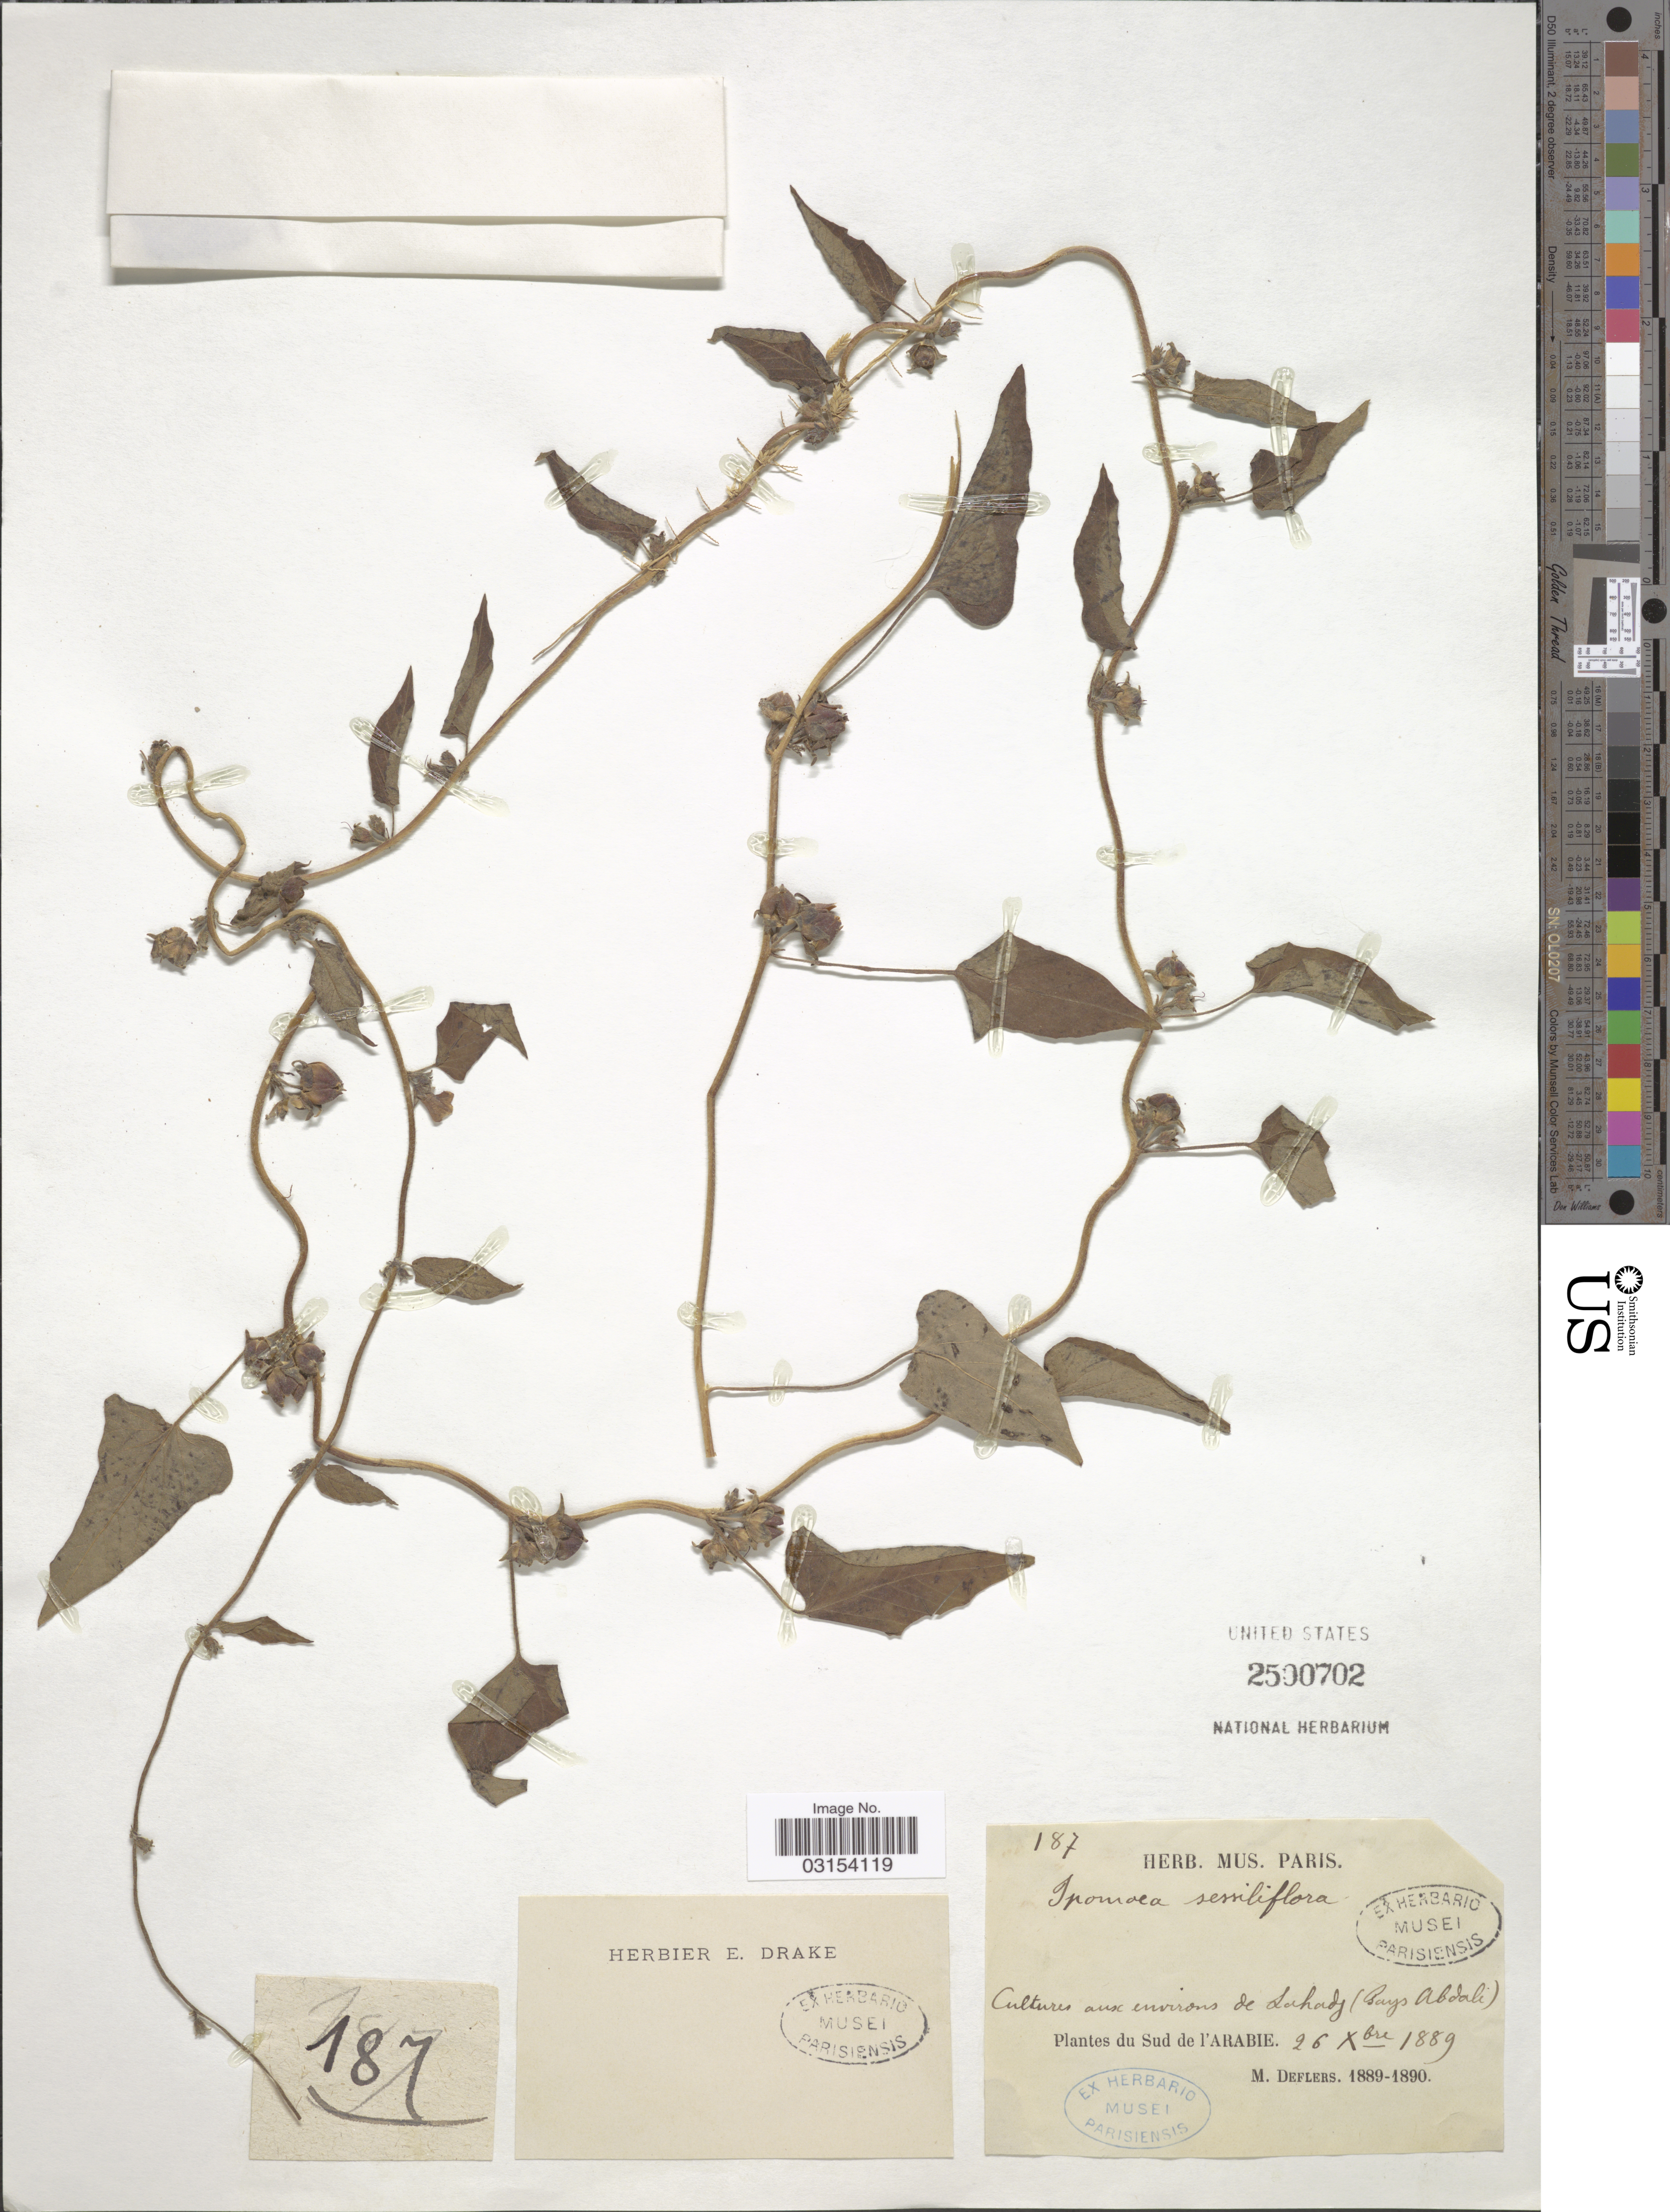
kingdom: Plantae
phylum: Tracheophyta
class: Magnoliopsida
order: Solanales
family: Convolvulaceae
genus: Ipomoea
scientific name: Ipomoea sessiliflora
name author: Roth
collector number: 187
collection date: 1889-12-26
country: Yemen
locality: Cultures aux environs de Lahadj (Pays Abdali), Sud de l'Arabie.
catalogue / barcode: US 2500702